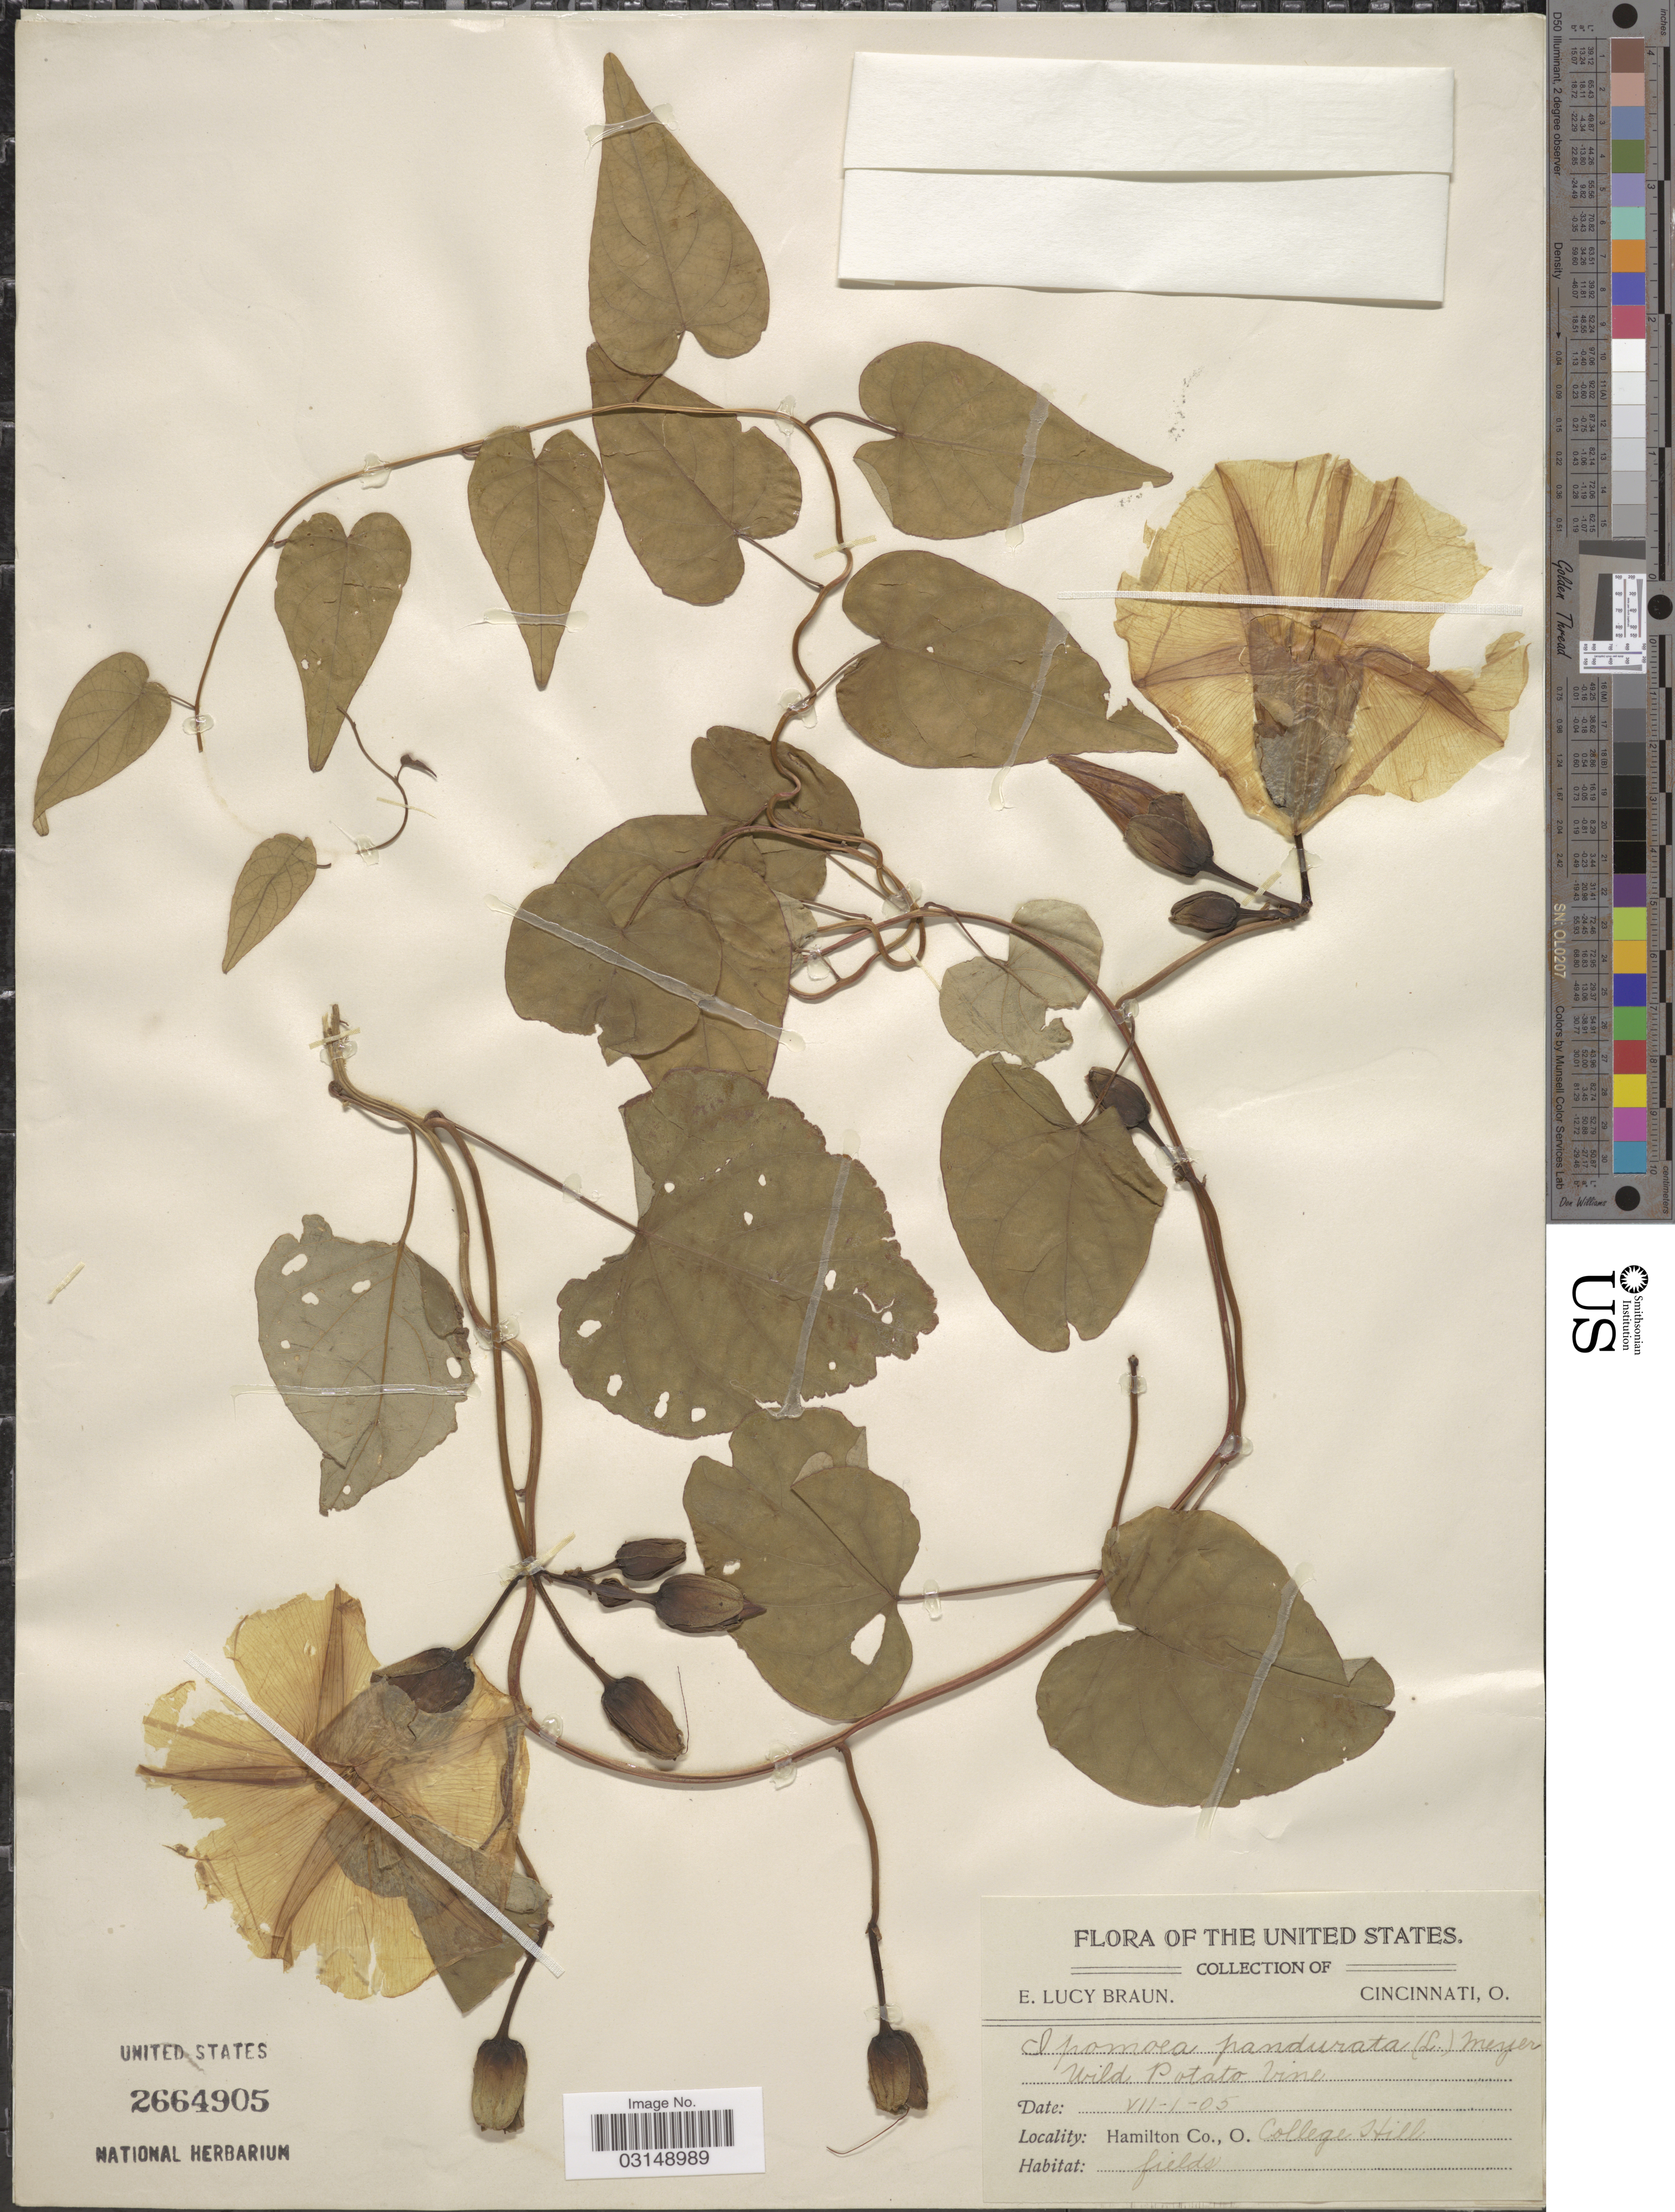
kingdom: Plantae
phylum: Tracheophyta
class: Magnoliopsida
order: Solanales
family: Convolvulaceae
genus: Ipomoea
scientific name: Ipomoea pandurata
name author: (L.) G. Mey.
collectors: E. L. Braun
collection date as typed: Transcribed d/m/y: 1/7/5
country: United States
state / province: Ohio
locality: Wild Potato Vine. Hamilton Co. College Hill.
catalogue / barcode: US 2664905